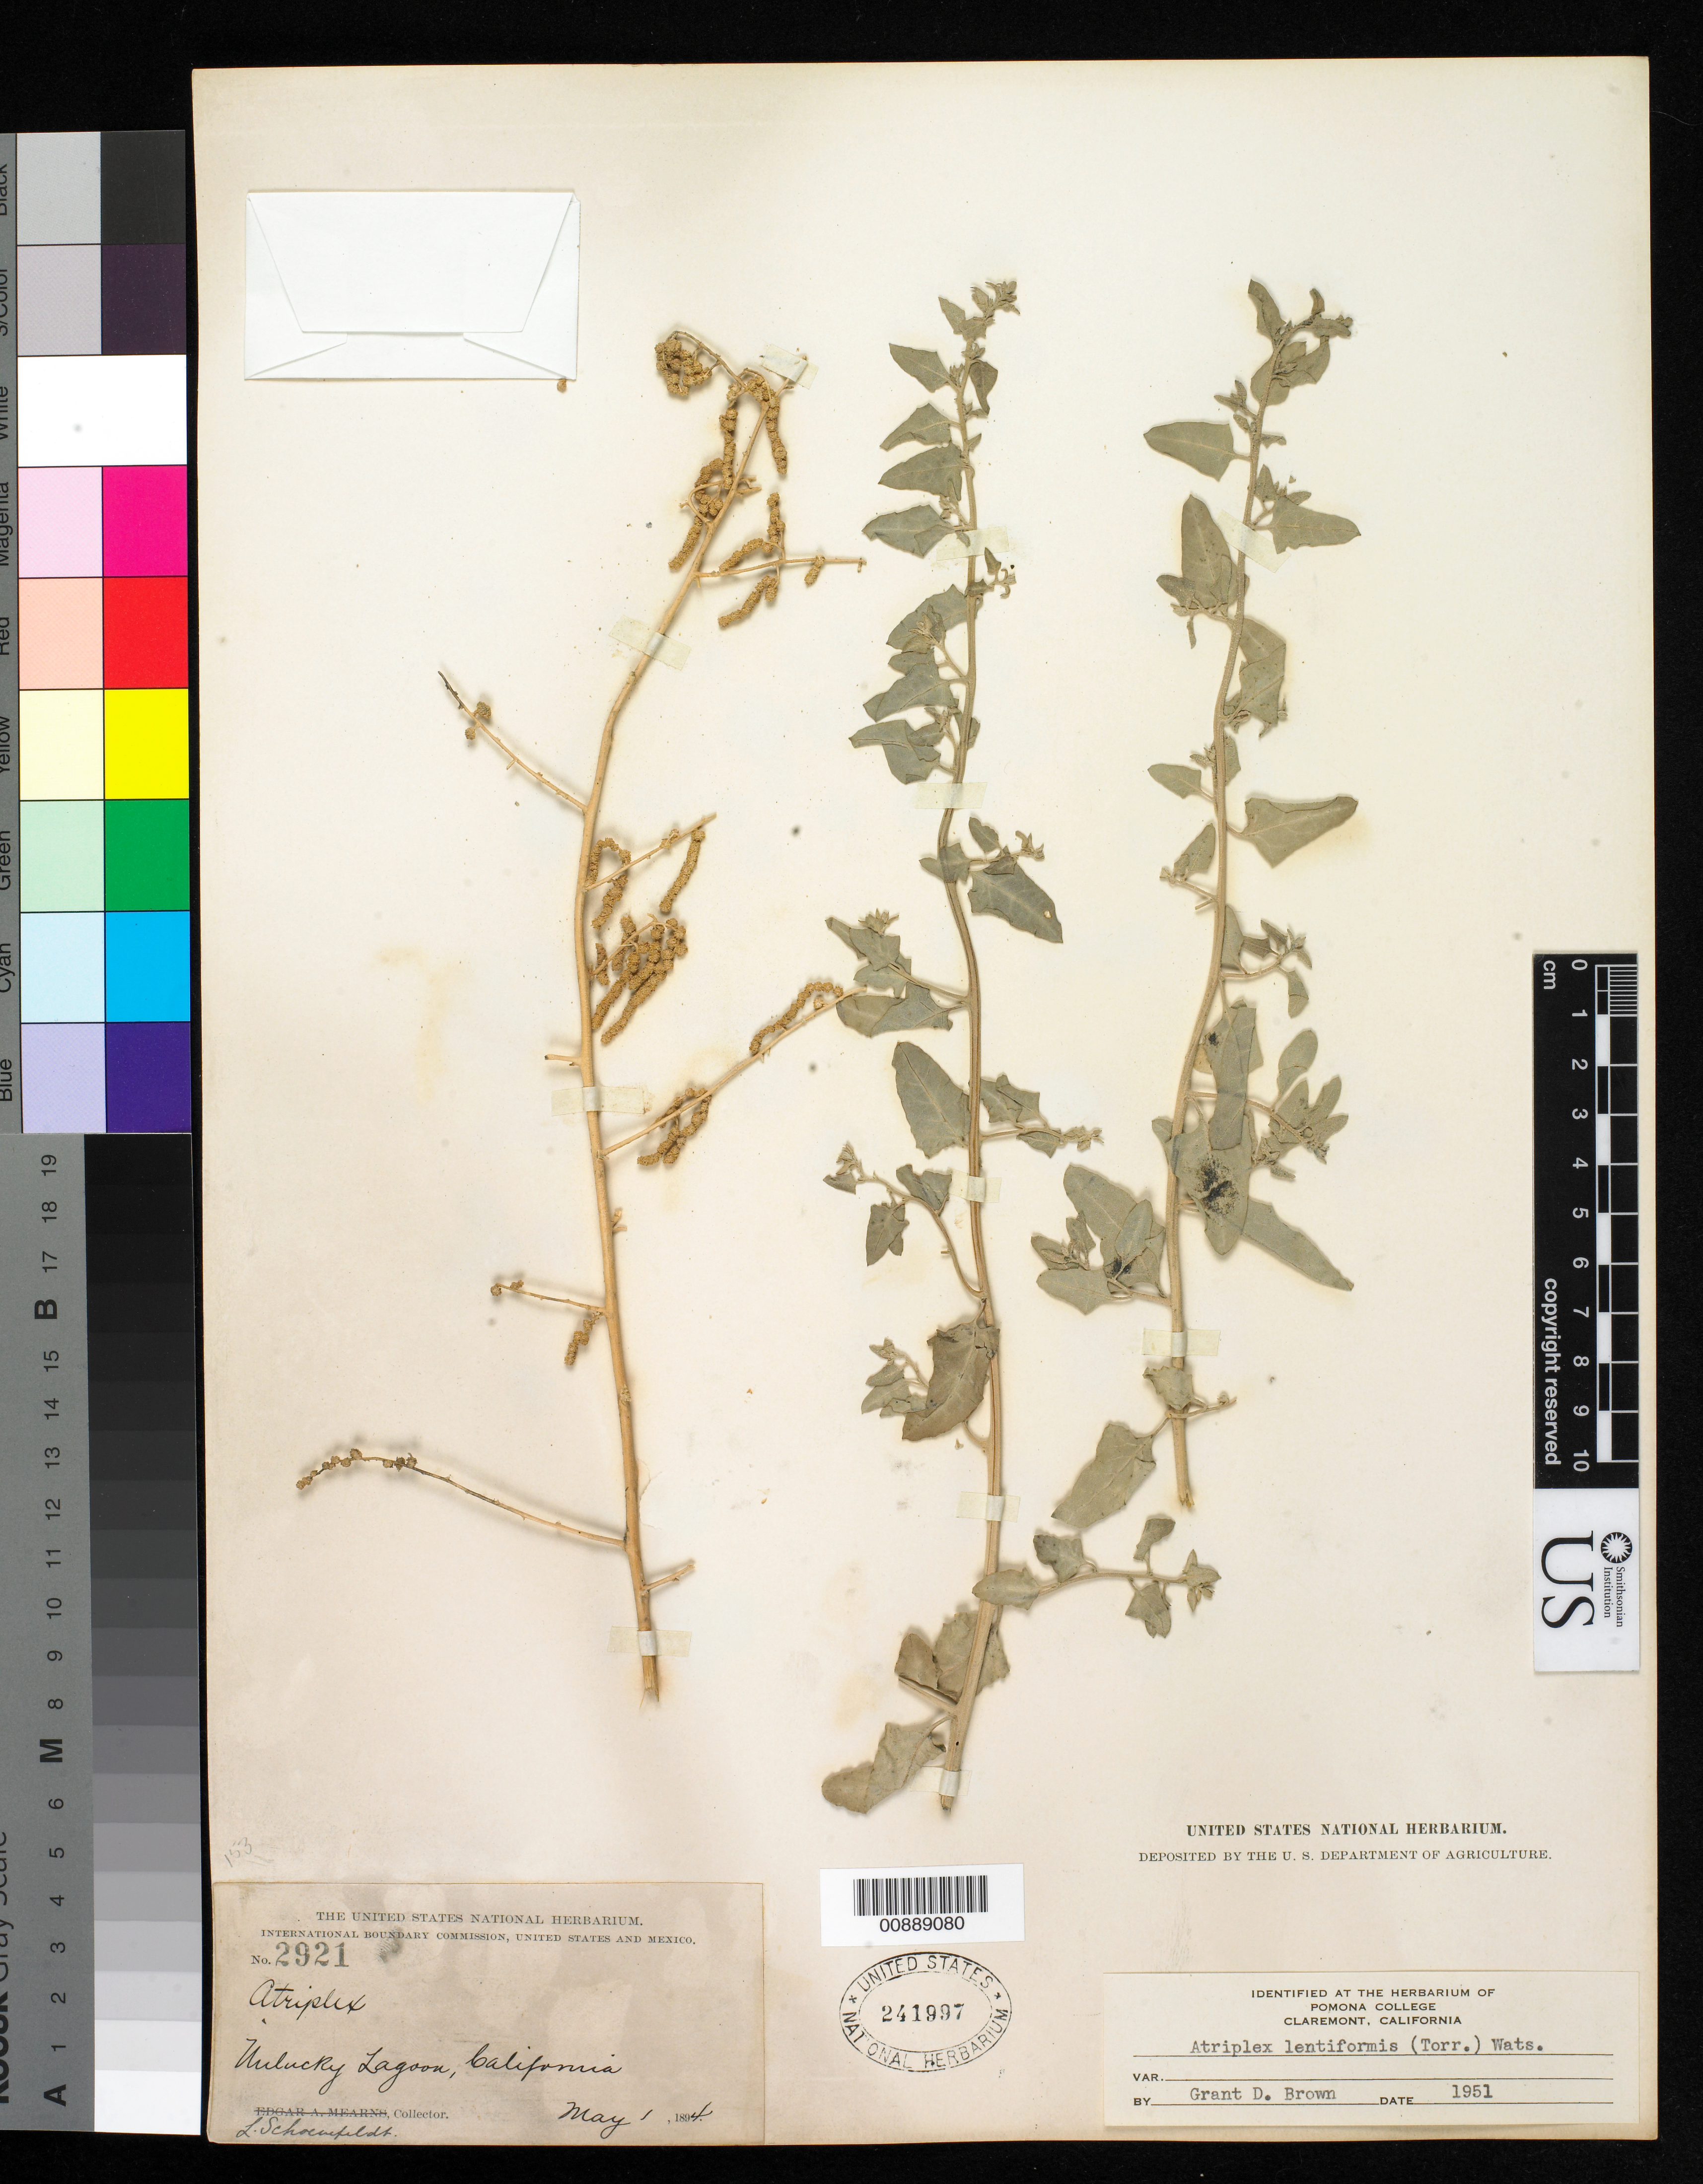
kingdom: Plantae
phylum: Tracheophyta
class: Magnoliopsida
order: Caryophyllales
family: Amaranthaceae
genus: Atriplex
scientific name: Atriplex lentiformis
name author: (Torr.) S. Watson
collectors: L. Schoenfeldt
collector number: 2921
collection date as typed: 01 May 1894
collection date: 1894-05-01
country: United States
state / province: California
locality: Unlucky Lagoon, California.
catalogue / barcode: US 241997